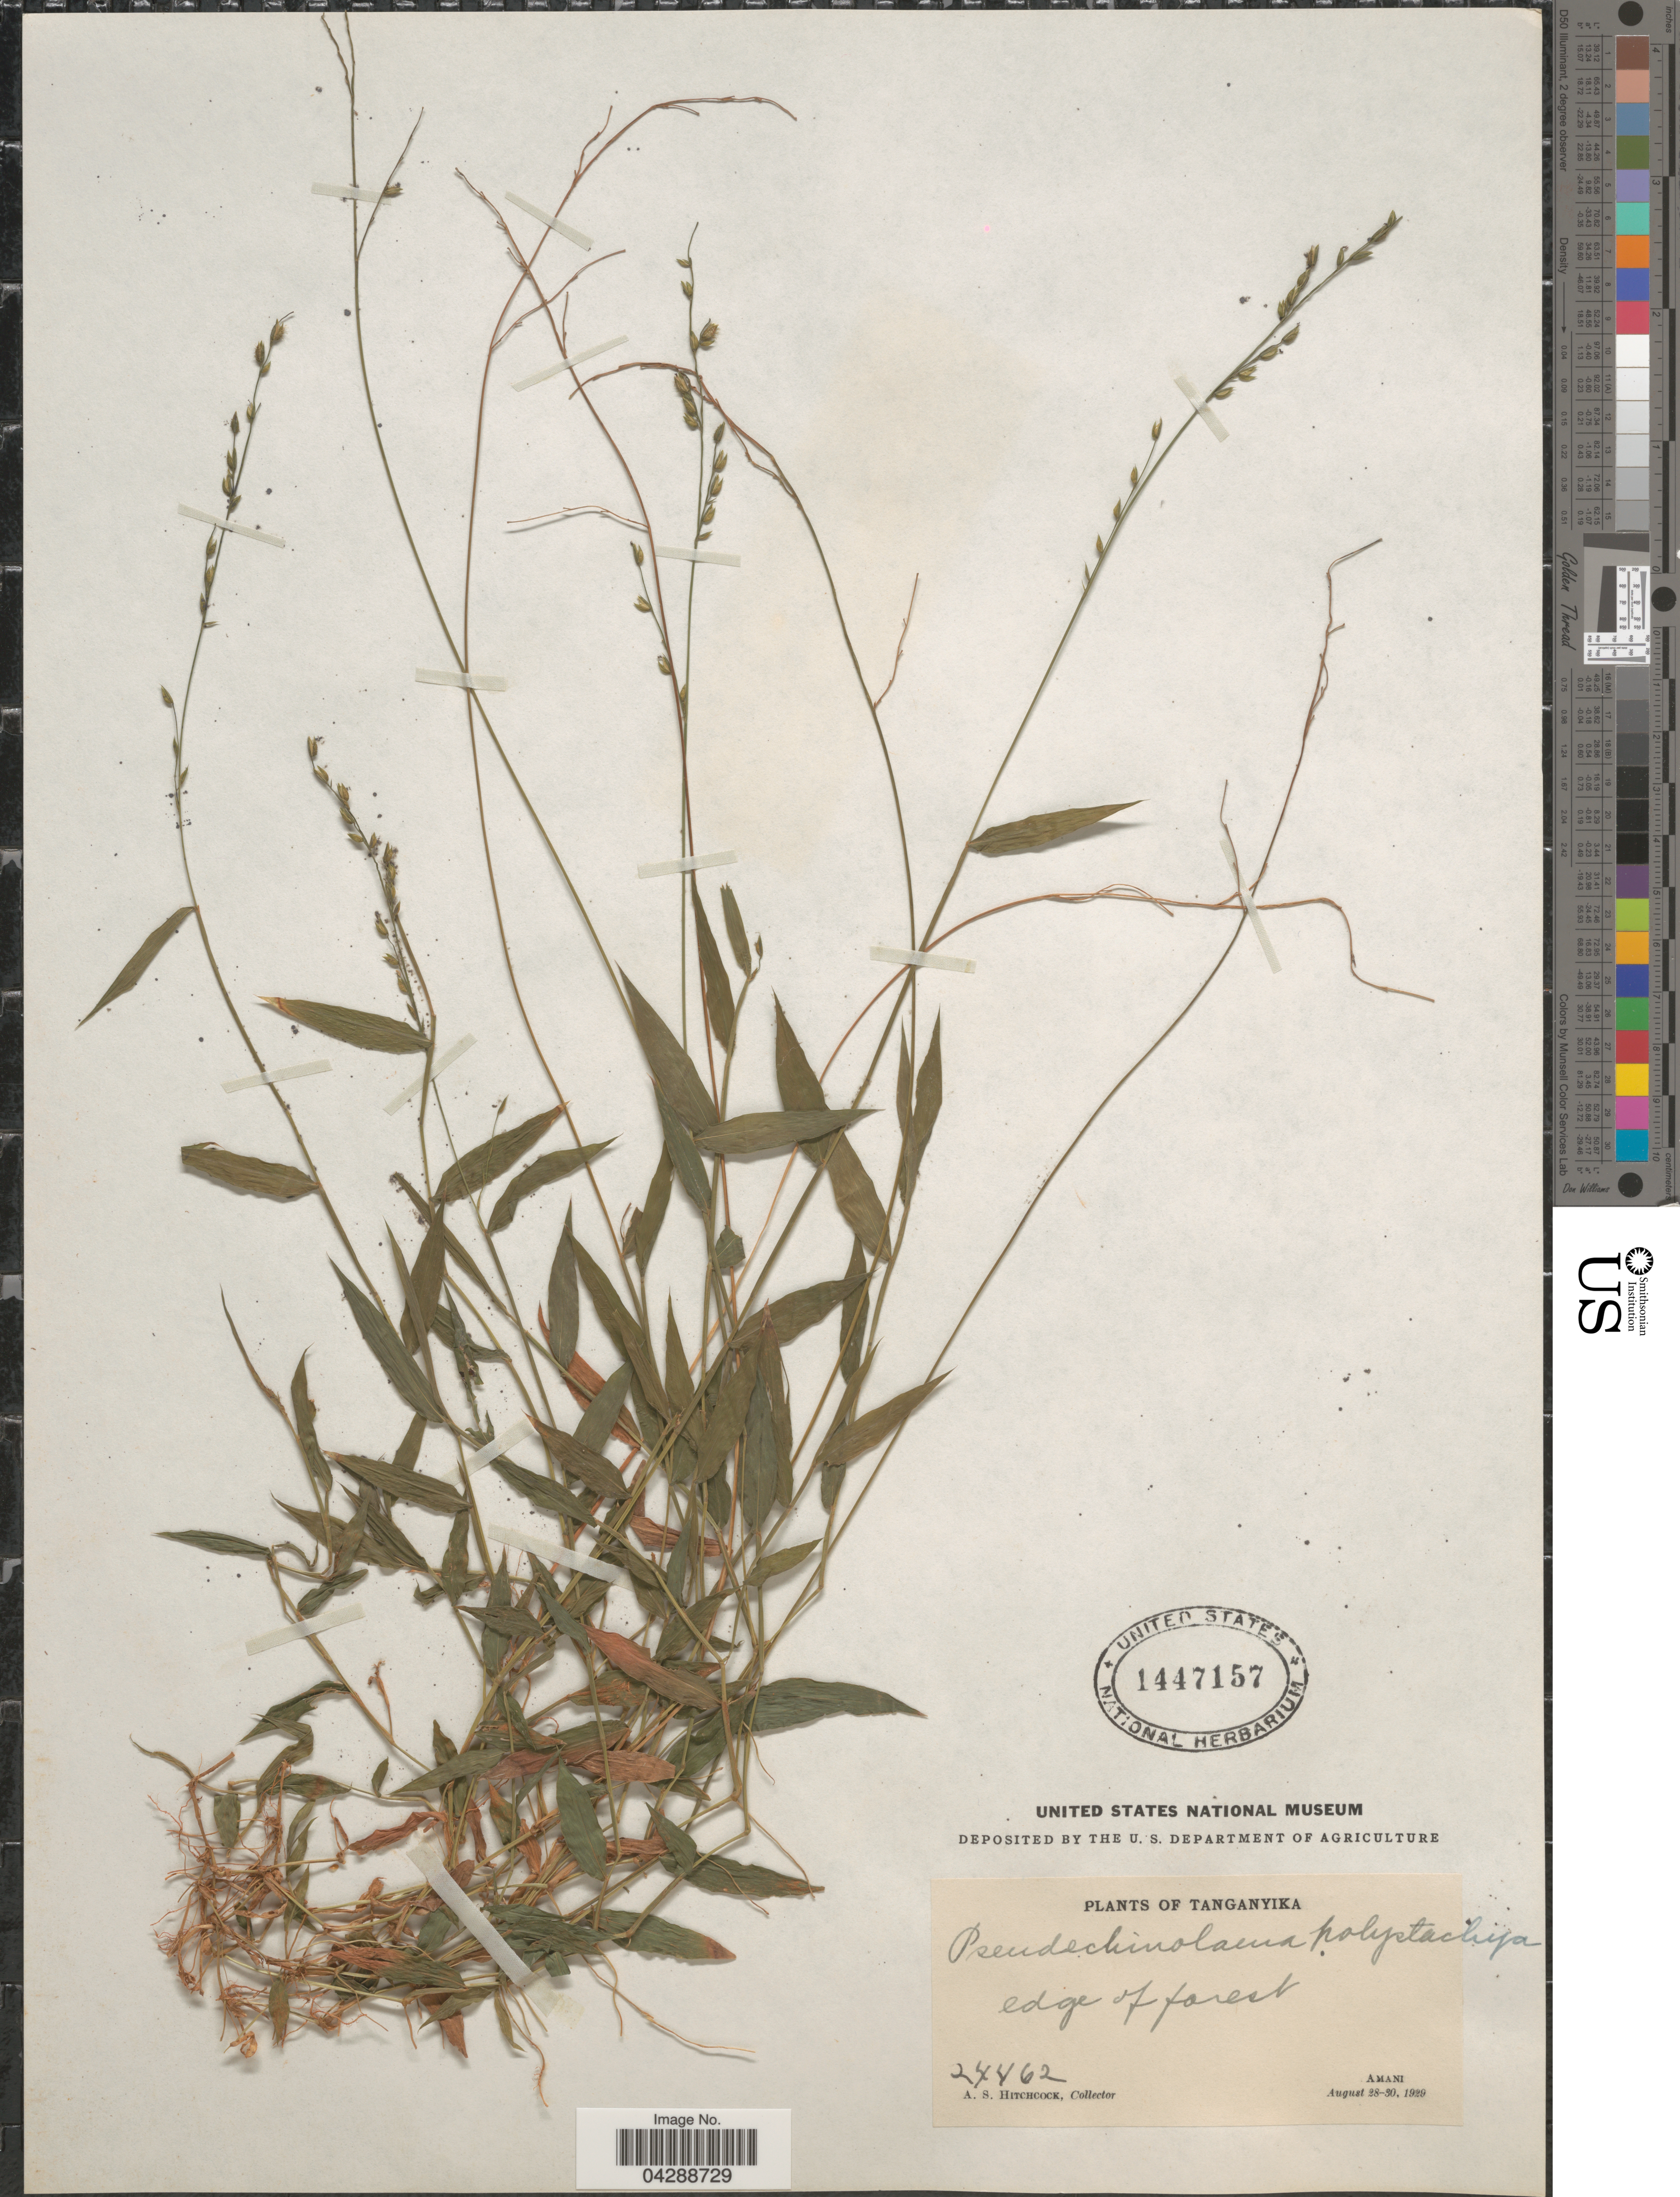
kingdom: Plantae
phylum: Tracheophyta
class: Liliopsida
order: Poales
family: Poaceae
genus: Pseudechinolaena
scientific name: Pseudechinolaena polystachya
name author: (Kunth) Stapf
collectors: A. S. Hitchcock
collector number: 24462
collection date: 1929-08-28/1929-08-30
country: Tanzania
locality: Tanganyika. Edge of forest. Amani.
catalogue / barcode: US 1447157